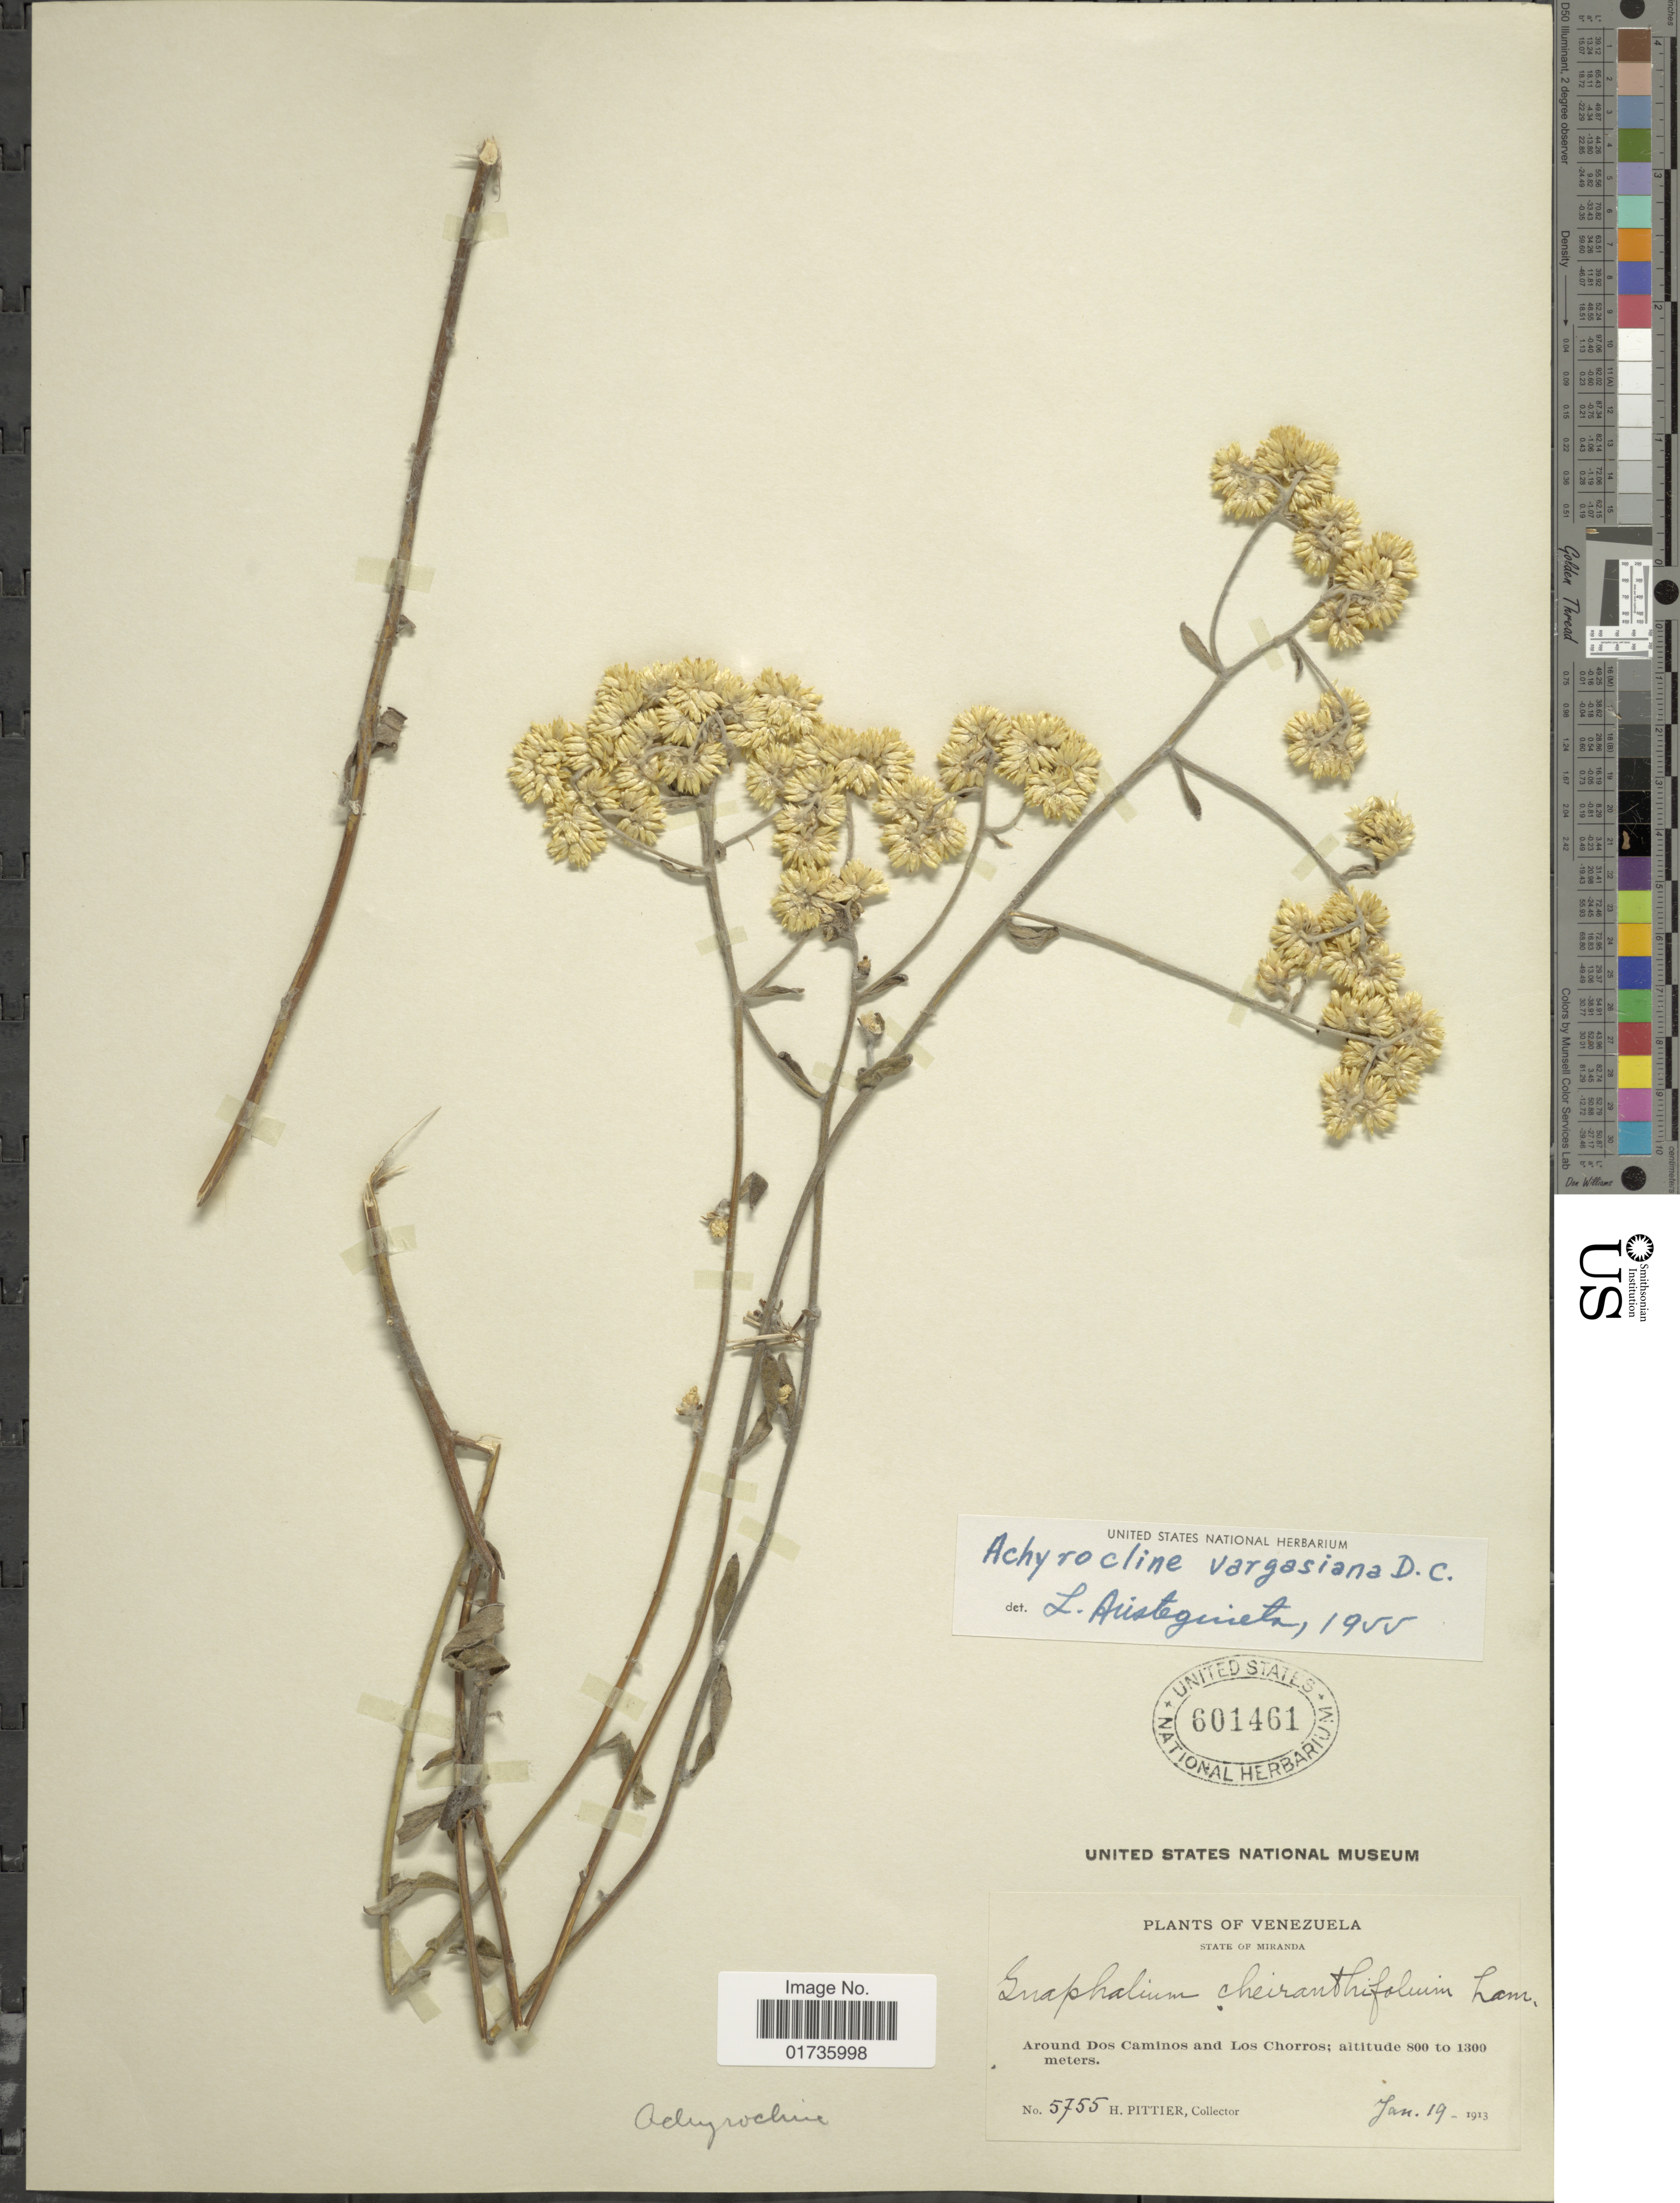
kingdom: Plantae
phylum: Tracheophyta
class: Magnoliopsida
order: Asterales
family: Asteraceae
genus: Achyrocline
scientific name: Achyrocline vargasiana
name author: DC.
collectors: H. F. Pittier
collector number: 5755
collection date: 1913-01-19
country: Venezuela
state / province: Miranda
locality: Around Dos Caminos and Los Chorros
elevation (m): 800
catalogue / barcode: US 601461